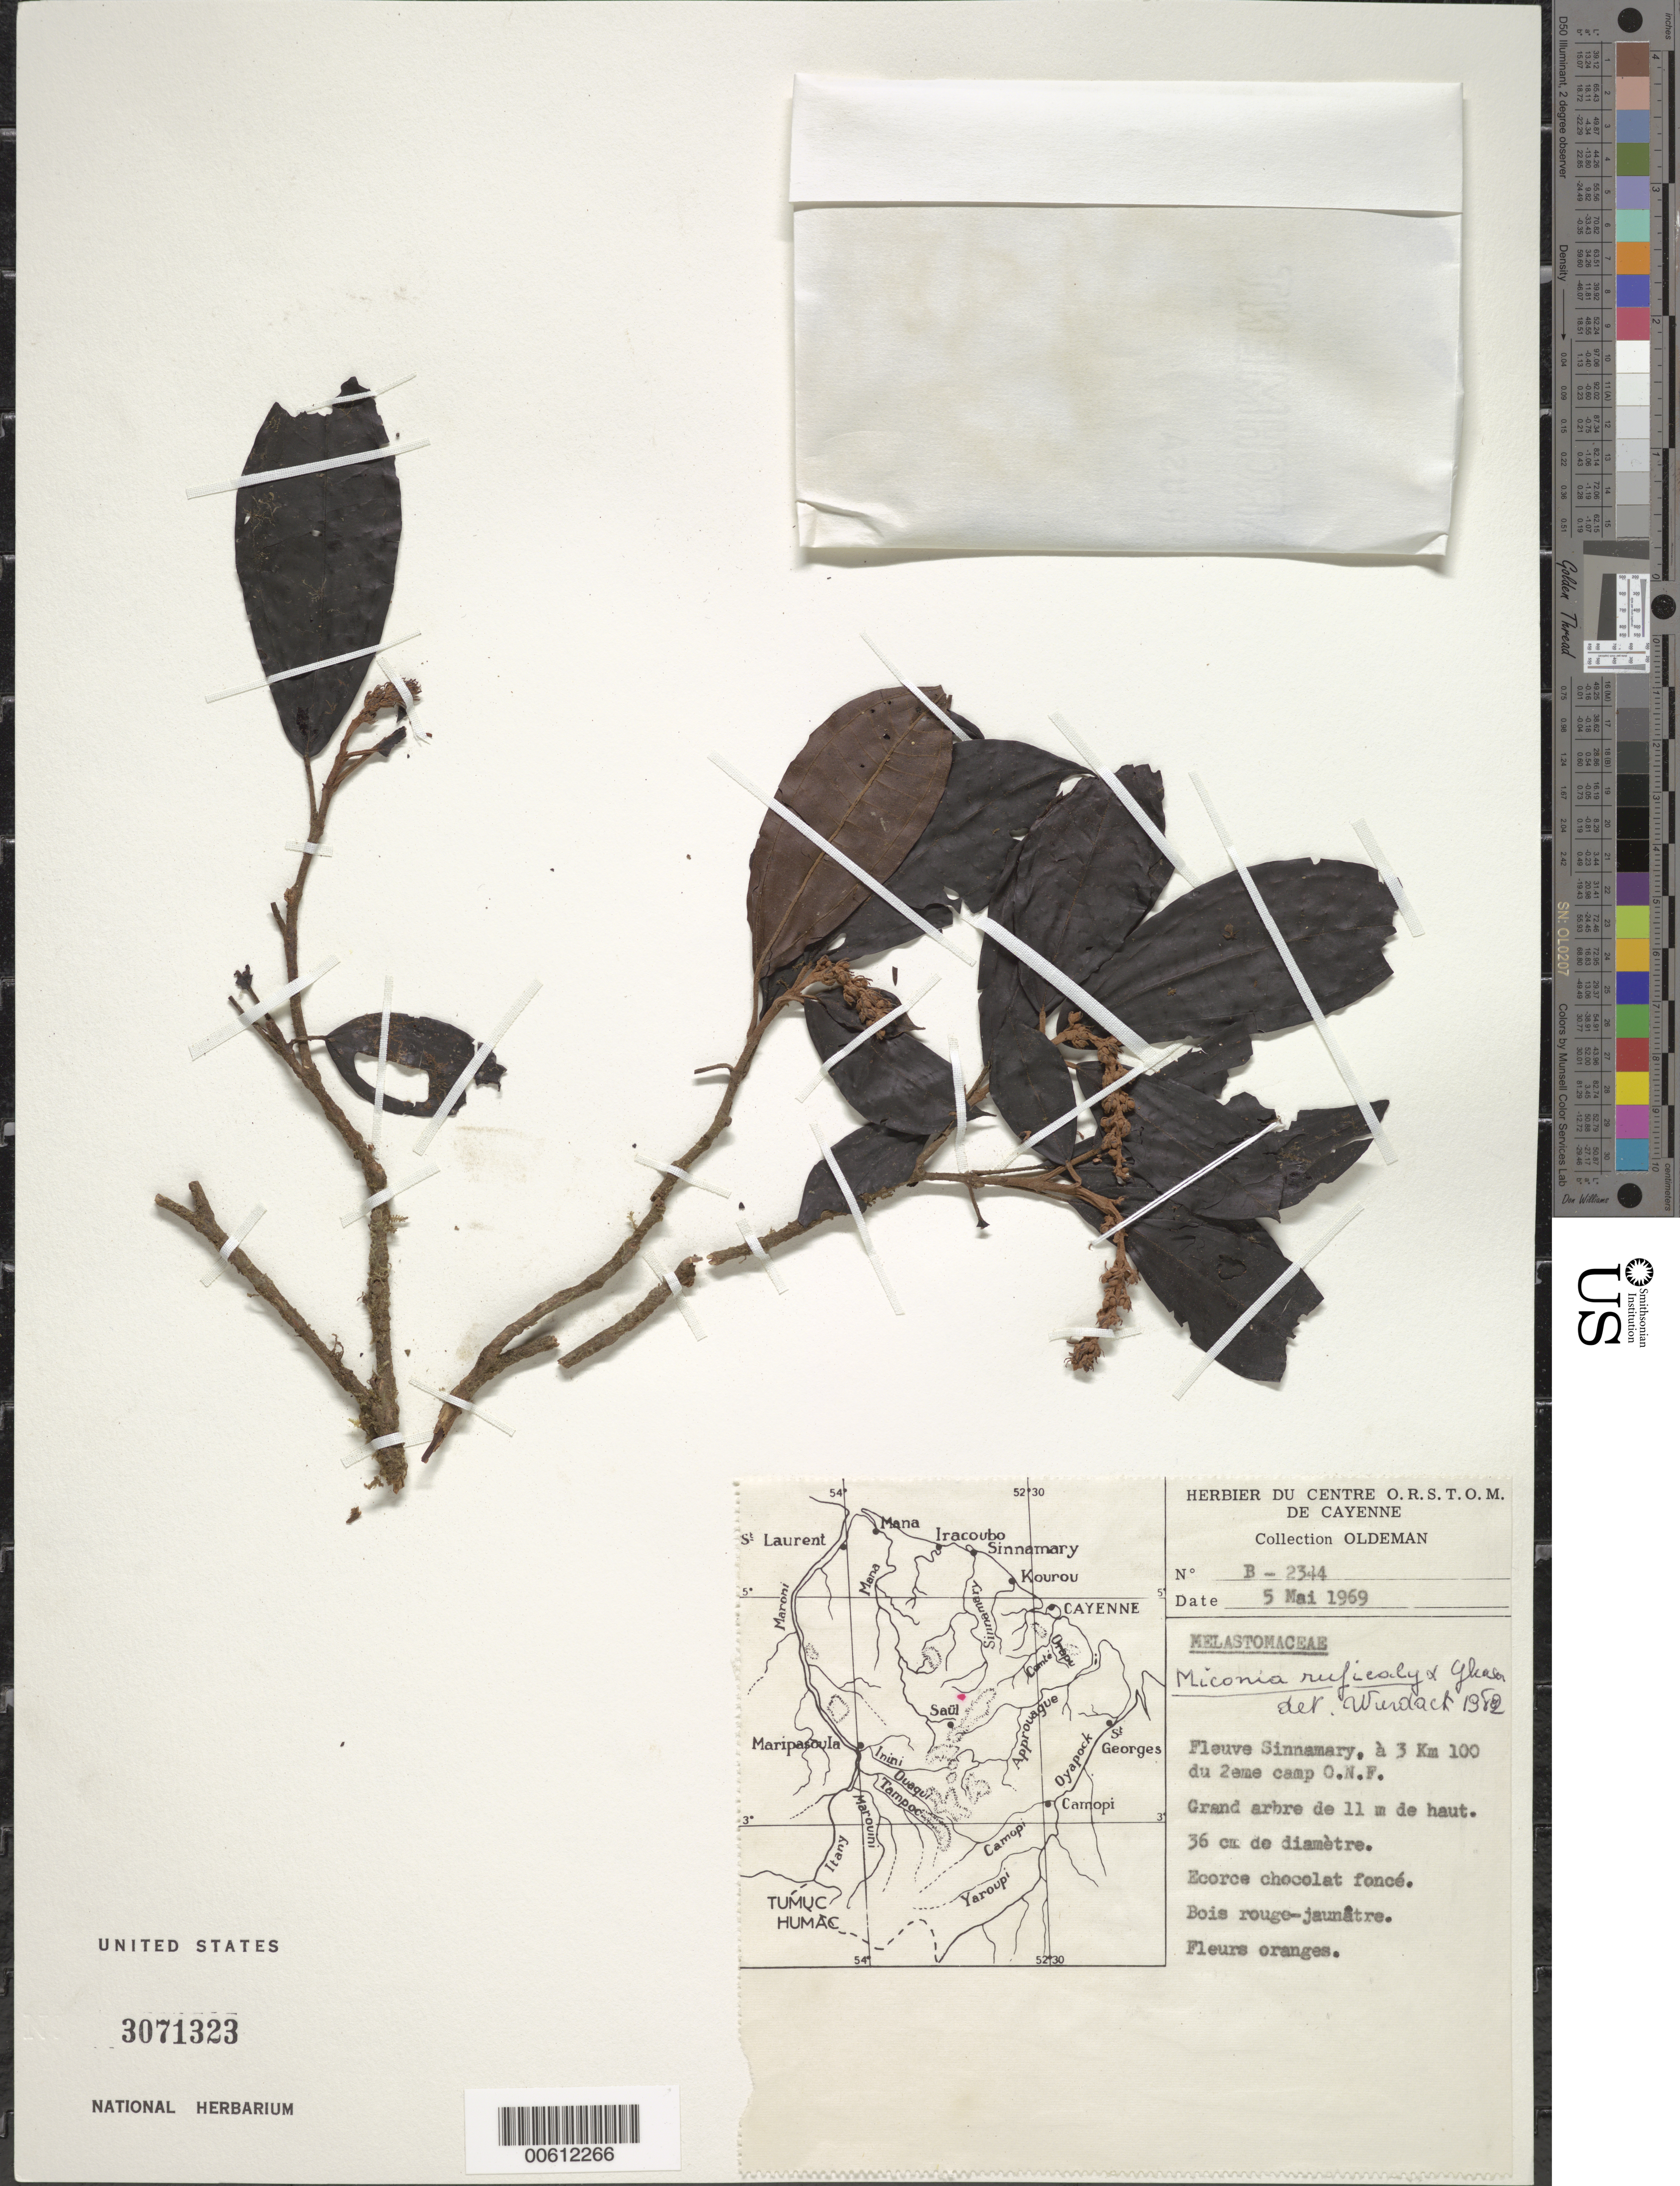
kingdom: Plantae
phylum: Tracheophyta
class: Magnoliopsida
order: Myrtales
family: Melastomataceae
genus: Miconia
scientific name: Miconia ruficalyx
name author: Gleason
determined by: Wurdack, John J., (US), US (UNITED STATES)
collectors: R. Oldeman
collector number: B 2344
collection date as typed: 5-May-69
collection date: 1969-05-05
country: French Guiana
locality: Fleuve Sinnamary, a 3 km 100 du 2eme camp O.N.F.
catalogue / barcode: US 3071323